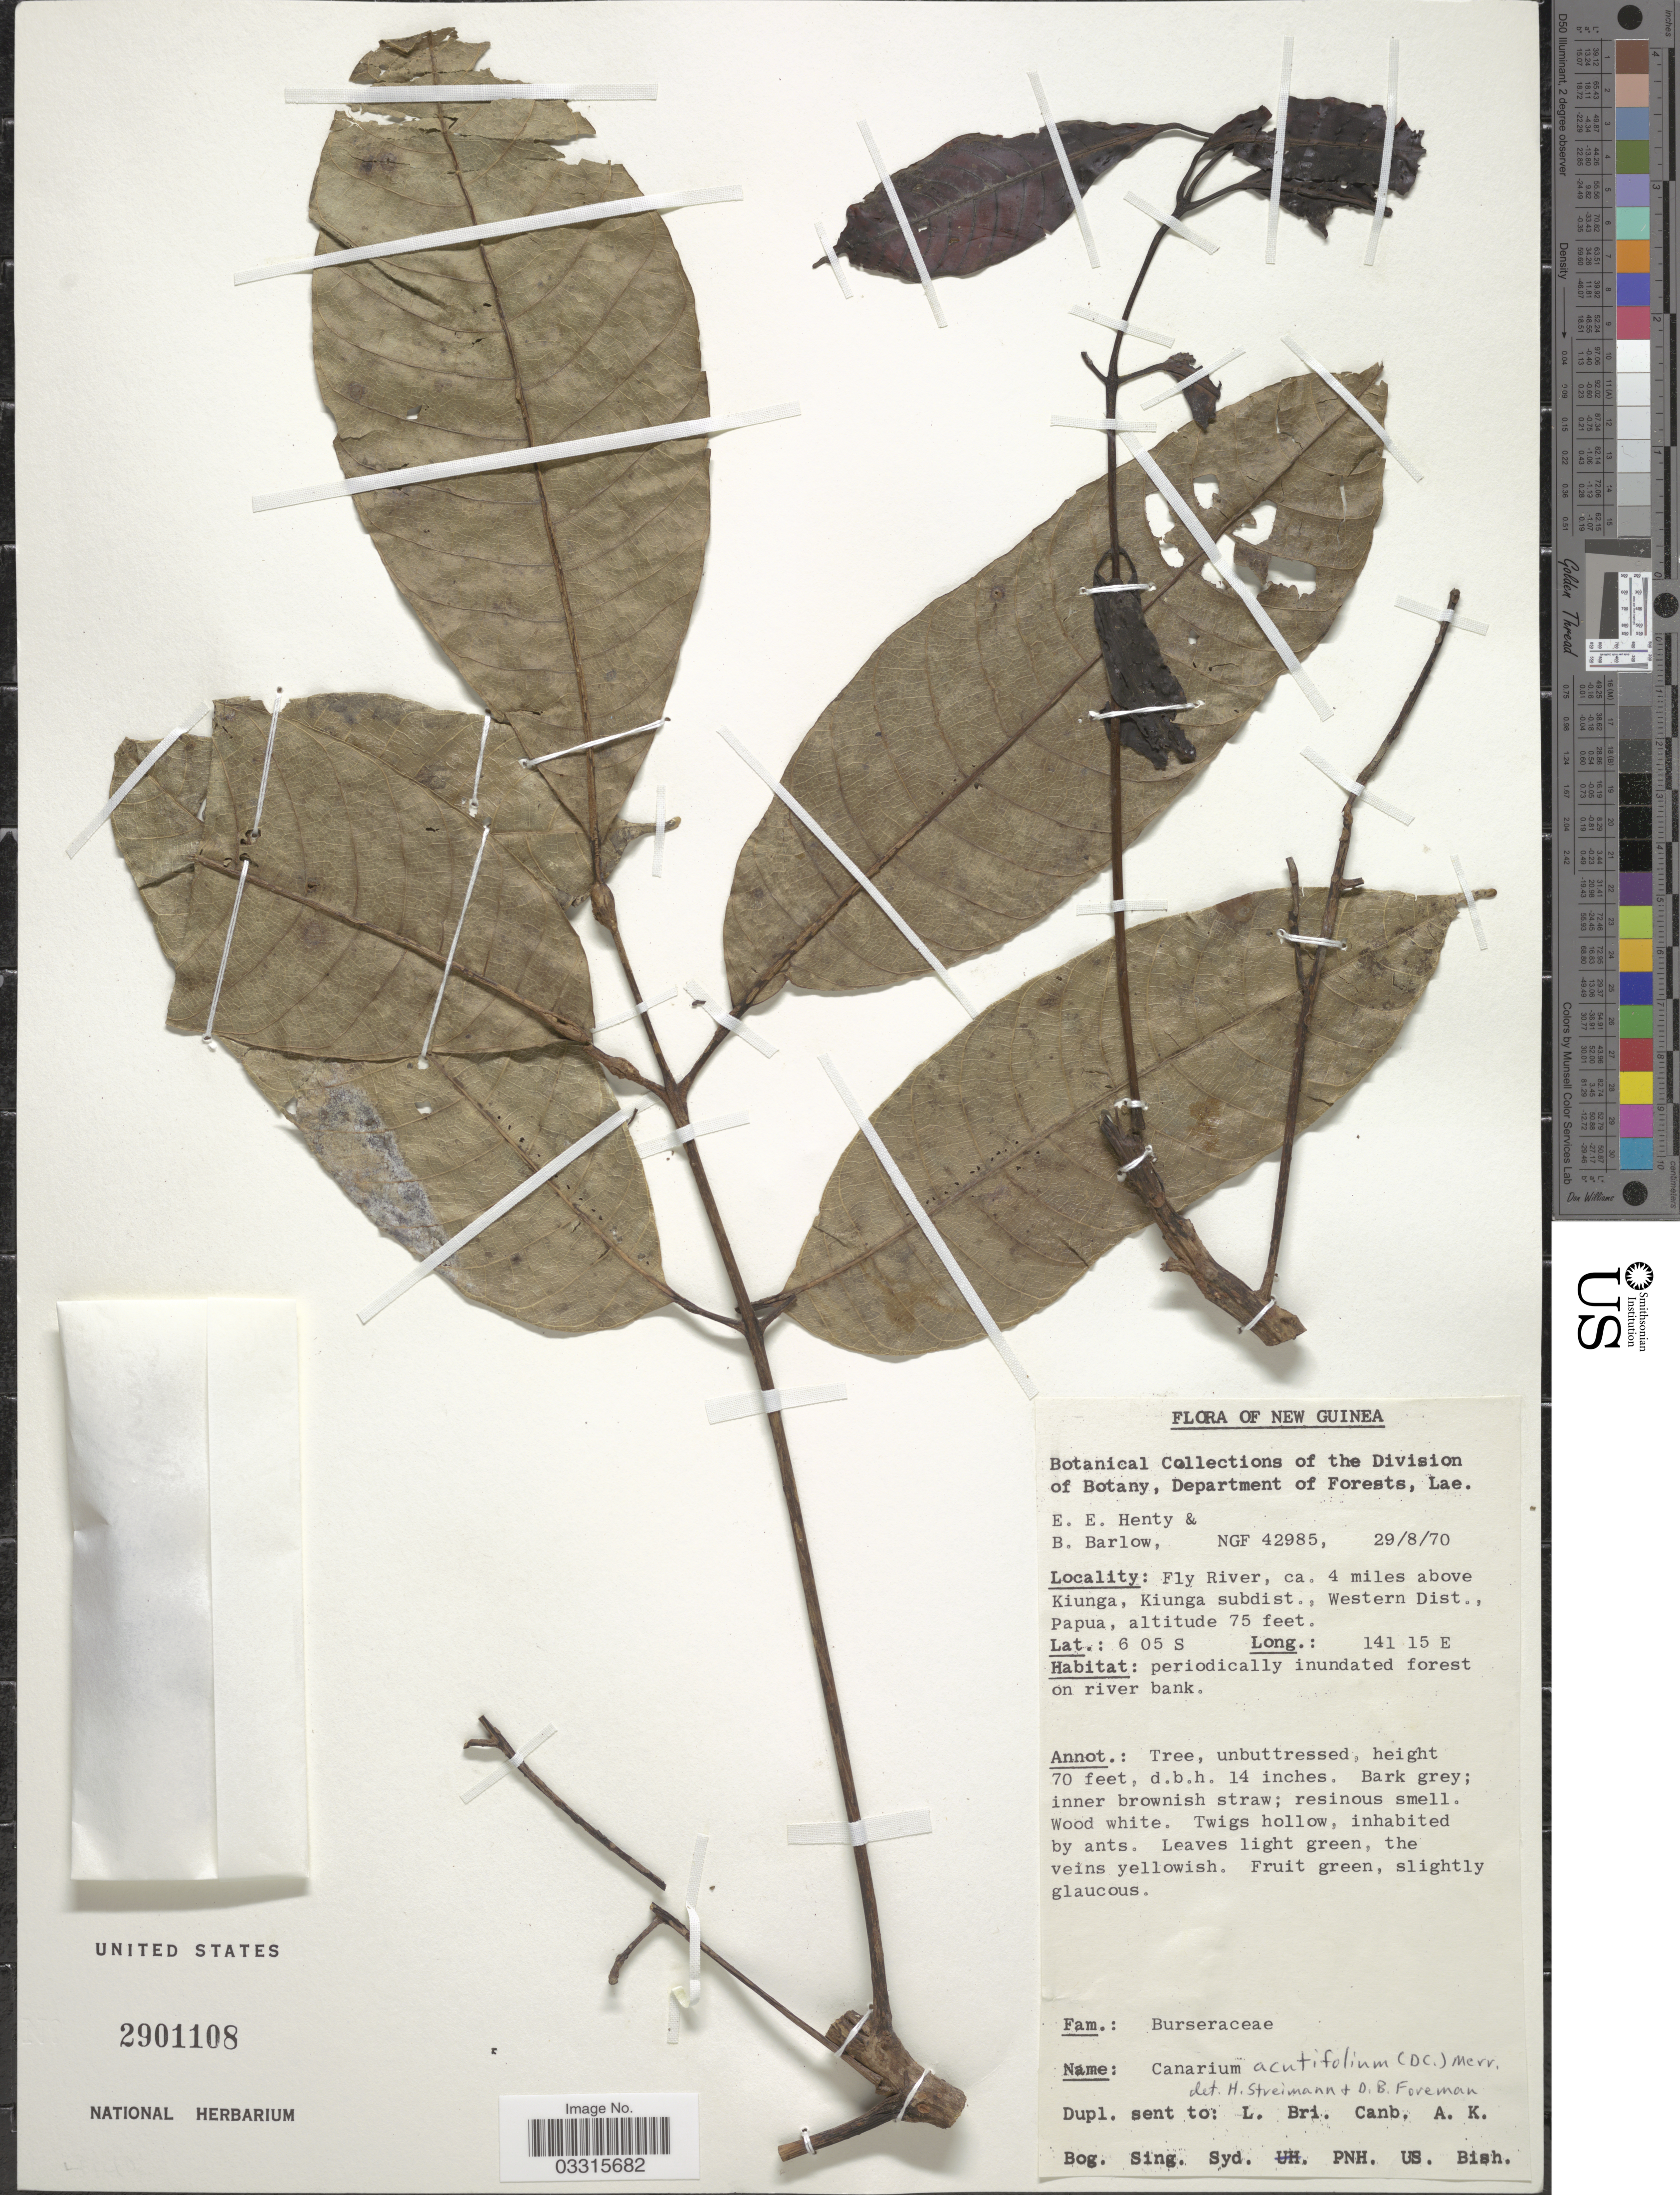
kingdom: Plantae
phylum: Tracheophyta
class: Magnoliopsida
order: Sapindales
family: Burseraceae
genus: Canarium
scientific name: Canarium acutifolium var. acutifolium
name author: (DC.) Merr.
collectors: E. Henty & Barlow, B.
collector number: NGF 42985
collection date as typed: Transcribed d/m/y: 29/8/70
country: Papua New Guinea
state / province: Manus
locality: New Guinea. Fly River, ca. 4 miles above Kiunga, Kiunga subdist., Papua.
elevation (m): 23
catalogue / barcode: US 2901108